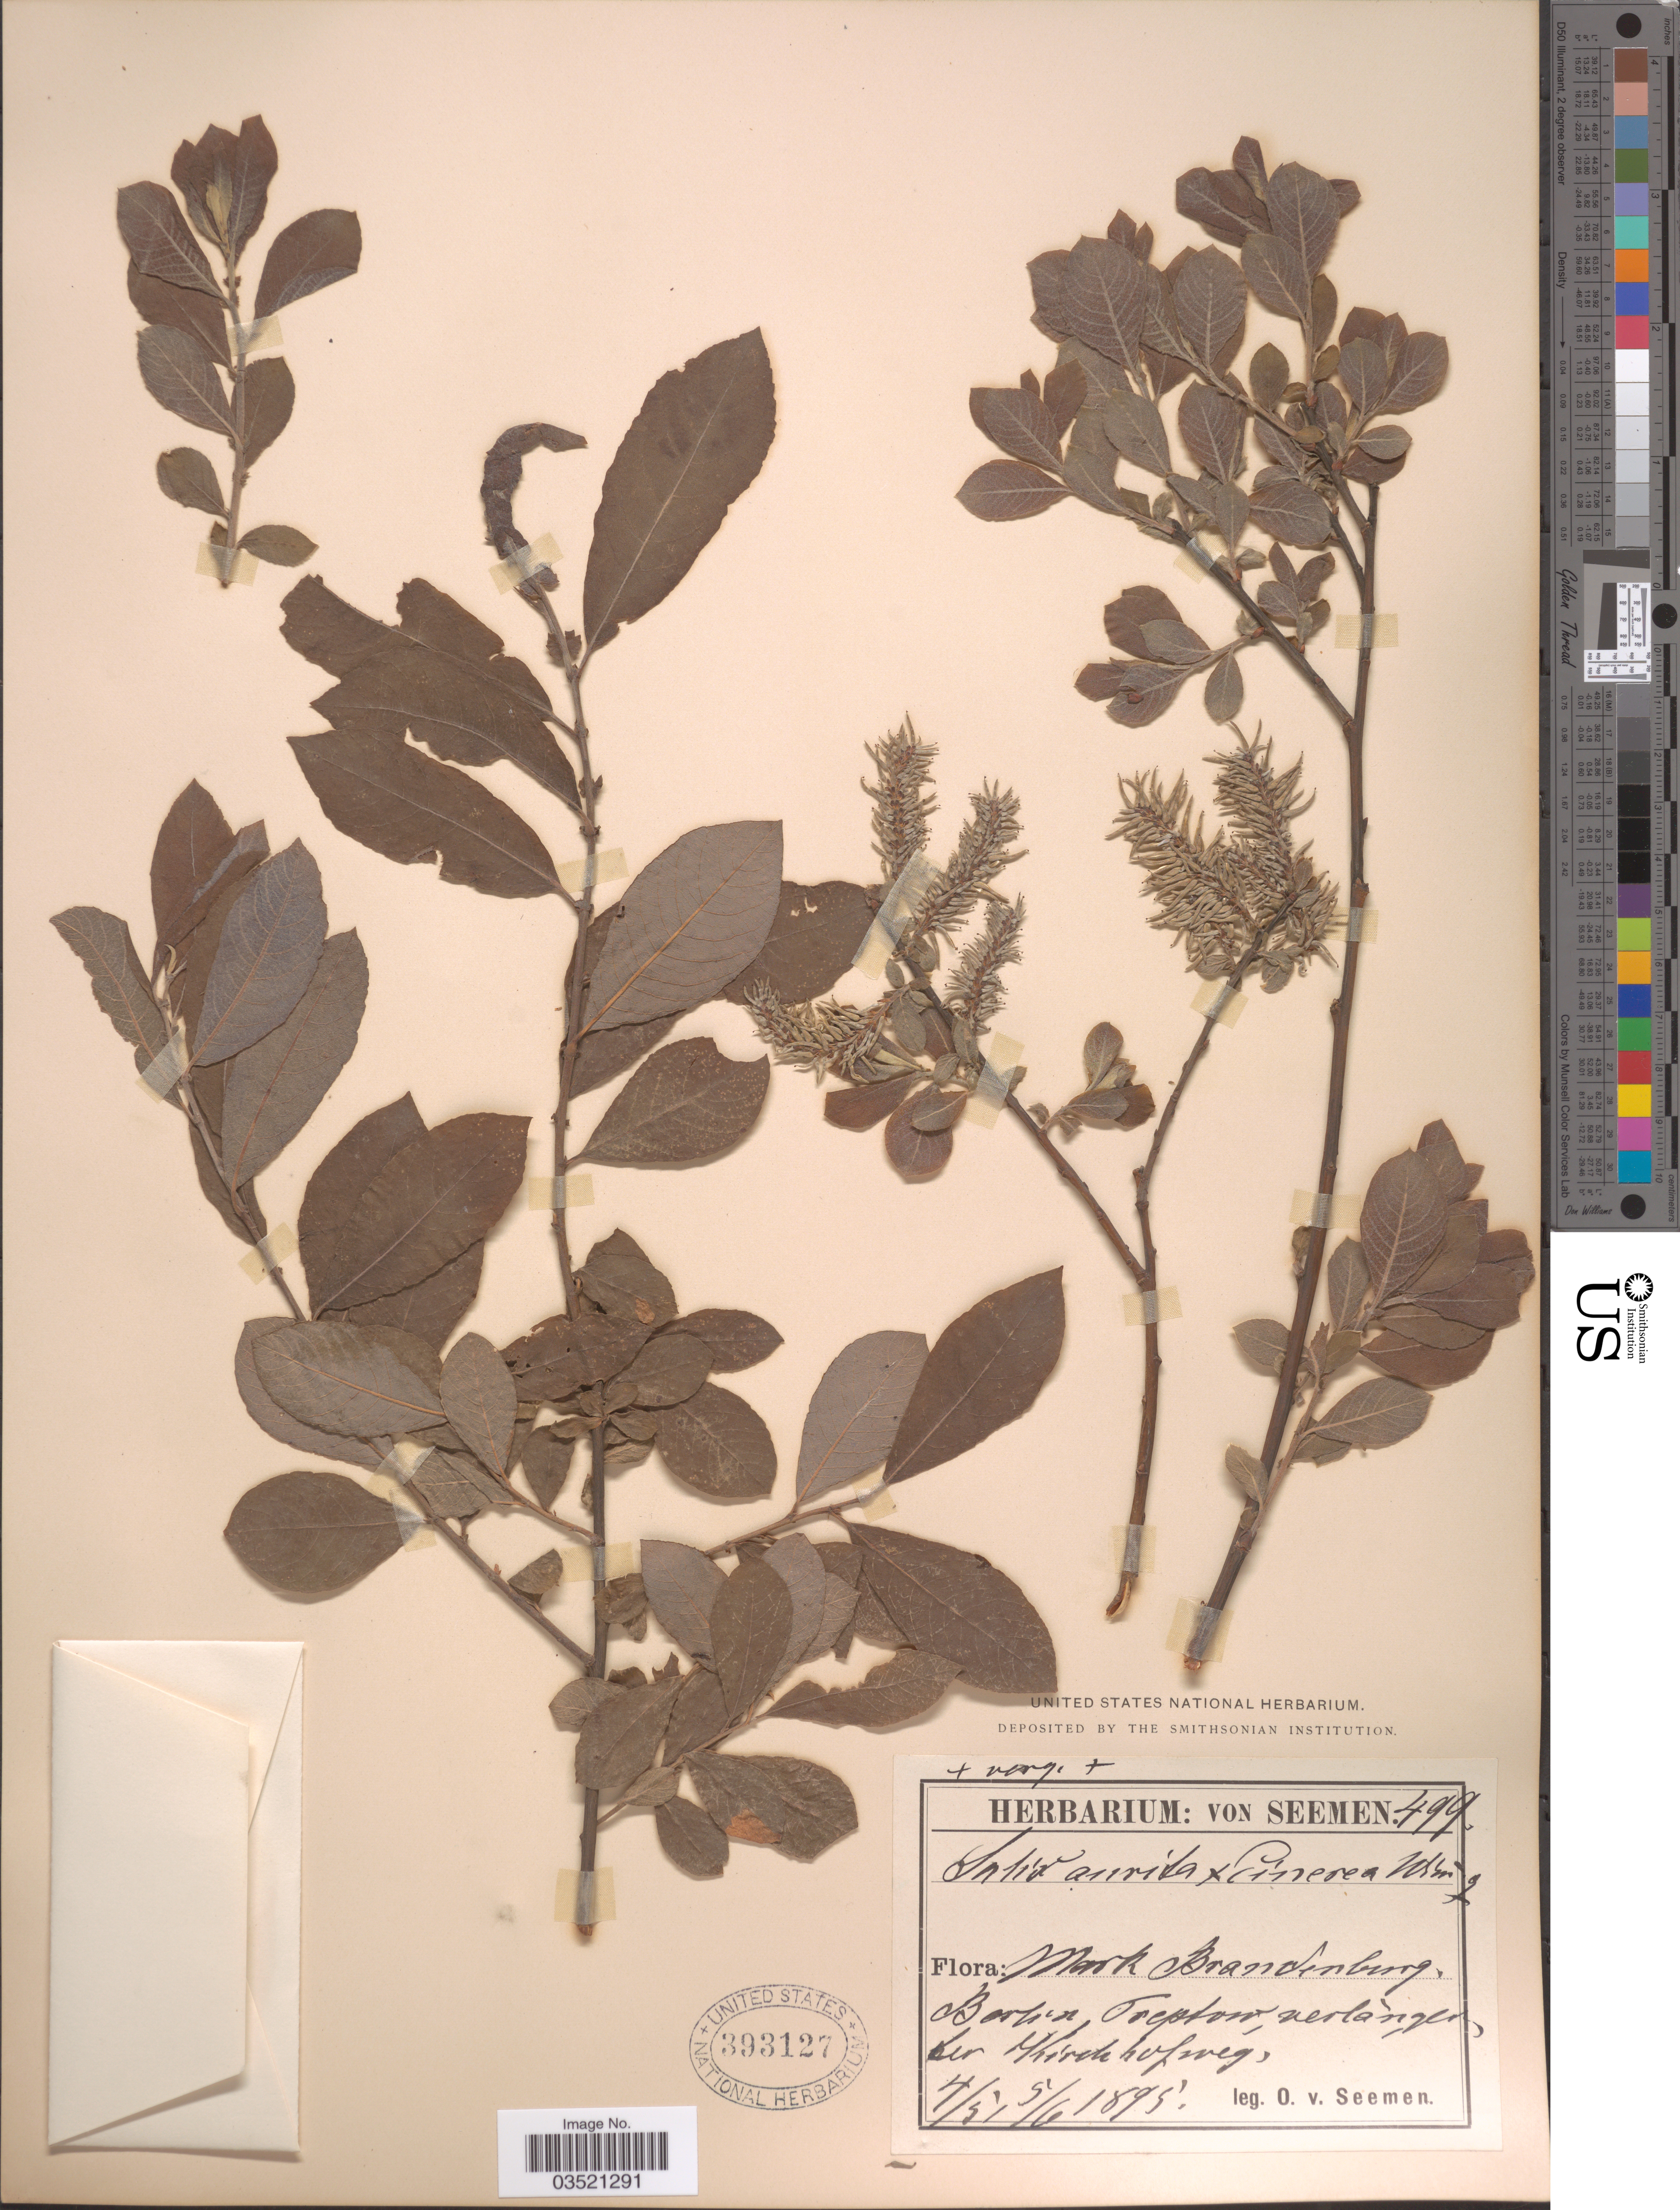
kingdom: Plantae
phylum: Tracheophyta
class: Magnoliopsida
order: Malpighiales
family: Salicaceae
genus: Salix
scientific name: Salix aurita x S. cinerea L.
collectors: K. O. von Seemen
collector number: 499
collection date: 1895-05-04/1895-06-05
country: Germany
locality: Mark Brandenburg, Berlin, Treptow, verlangen [interpreted] der Kirchhofweg.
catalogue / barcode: US 393127